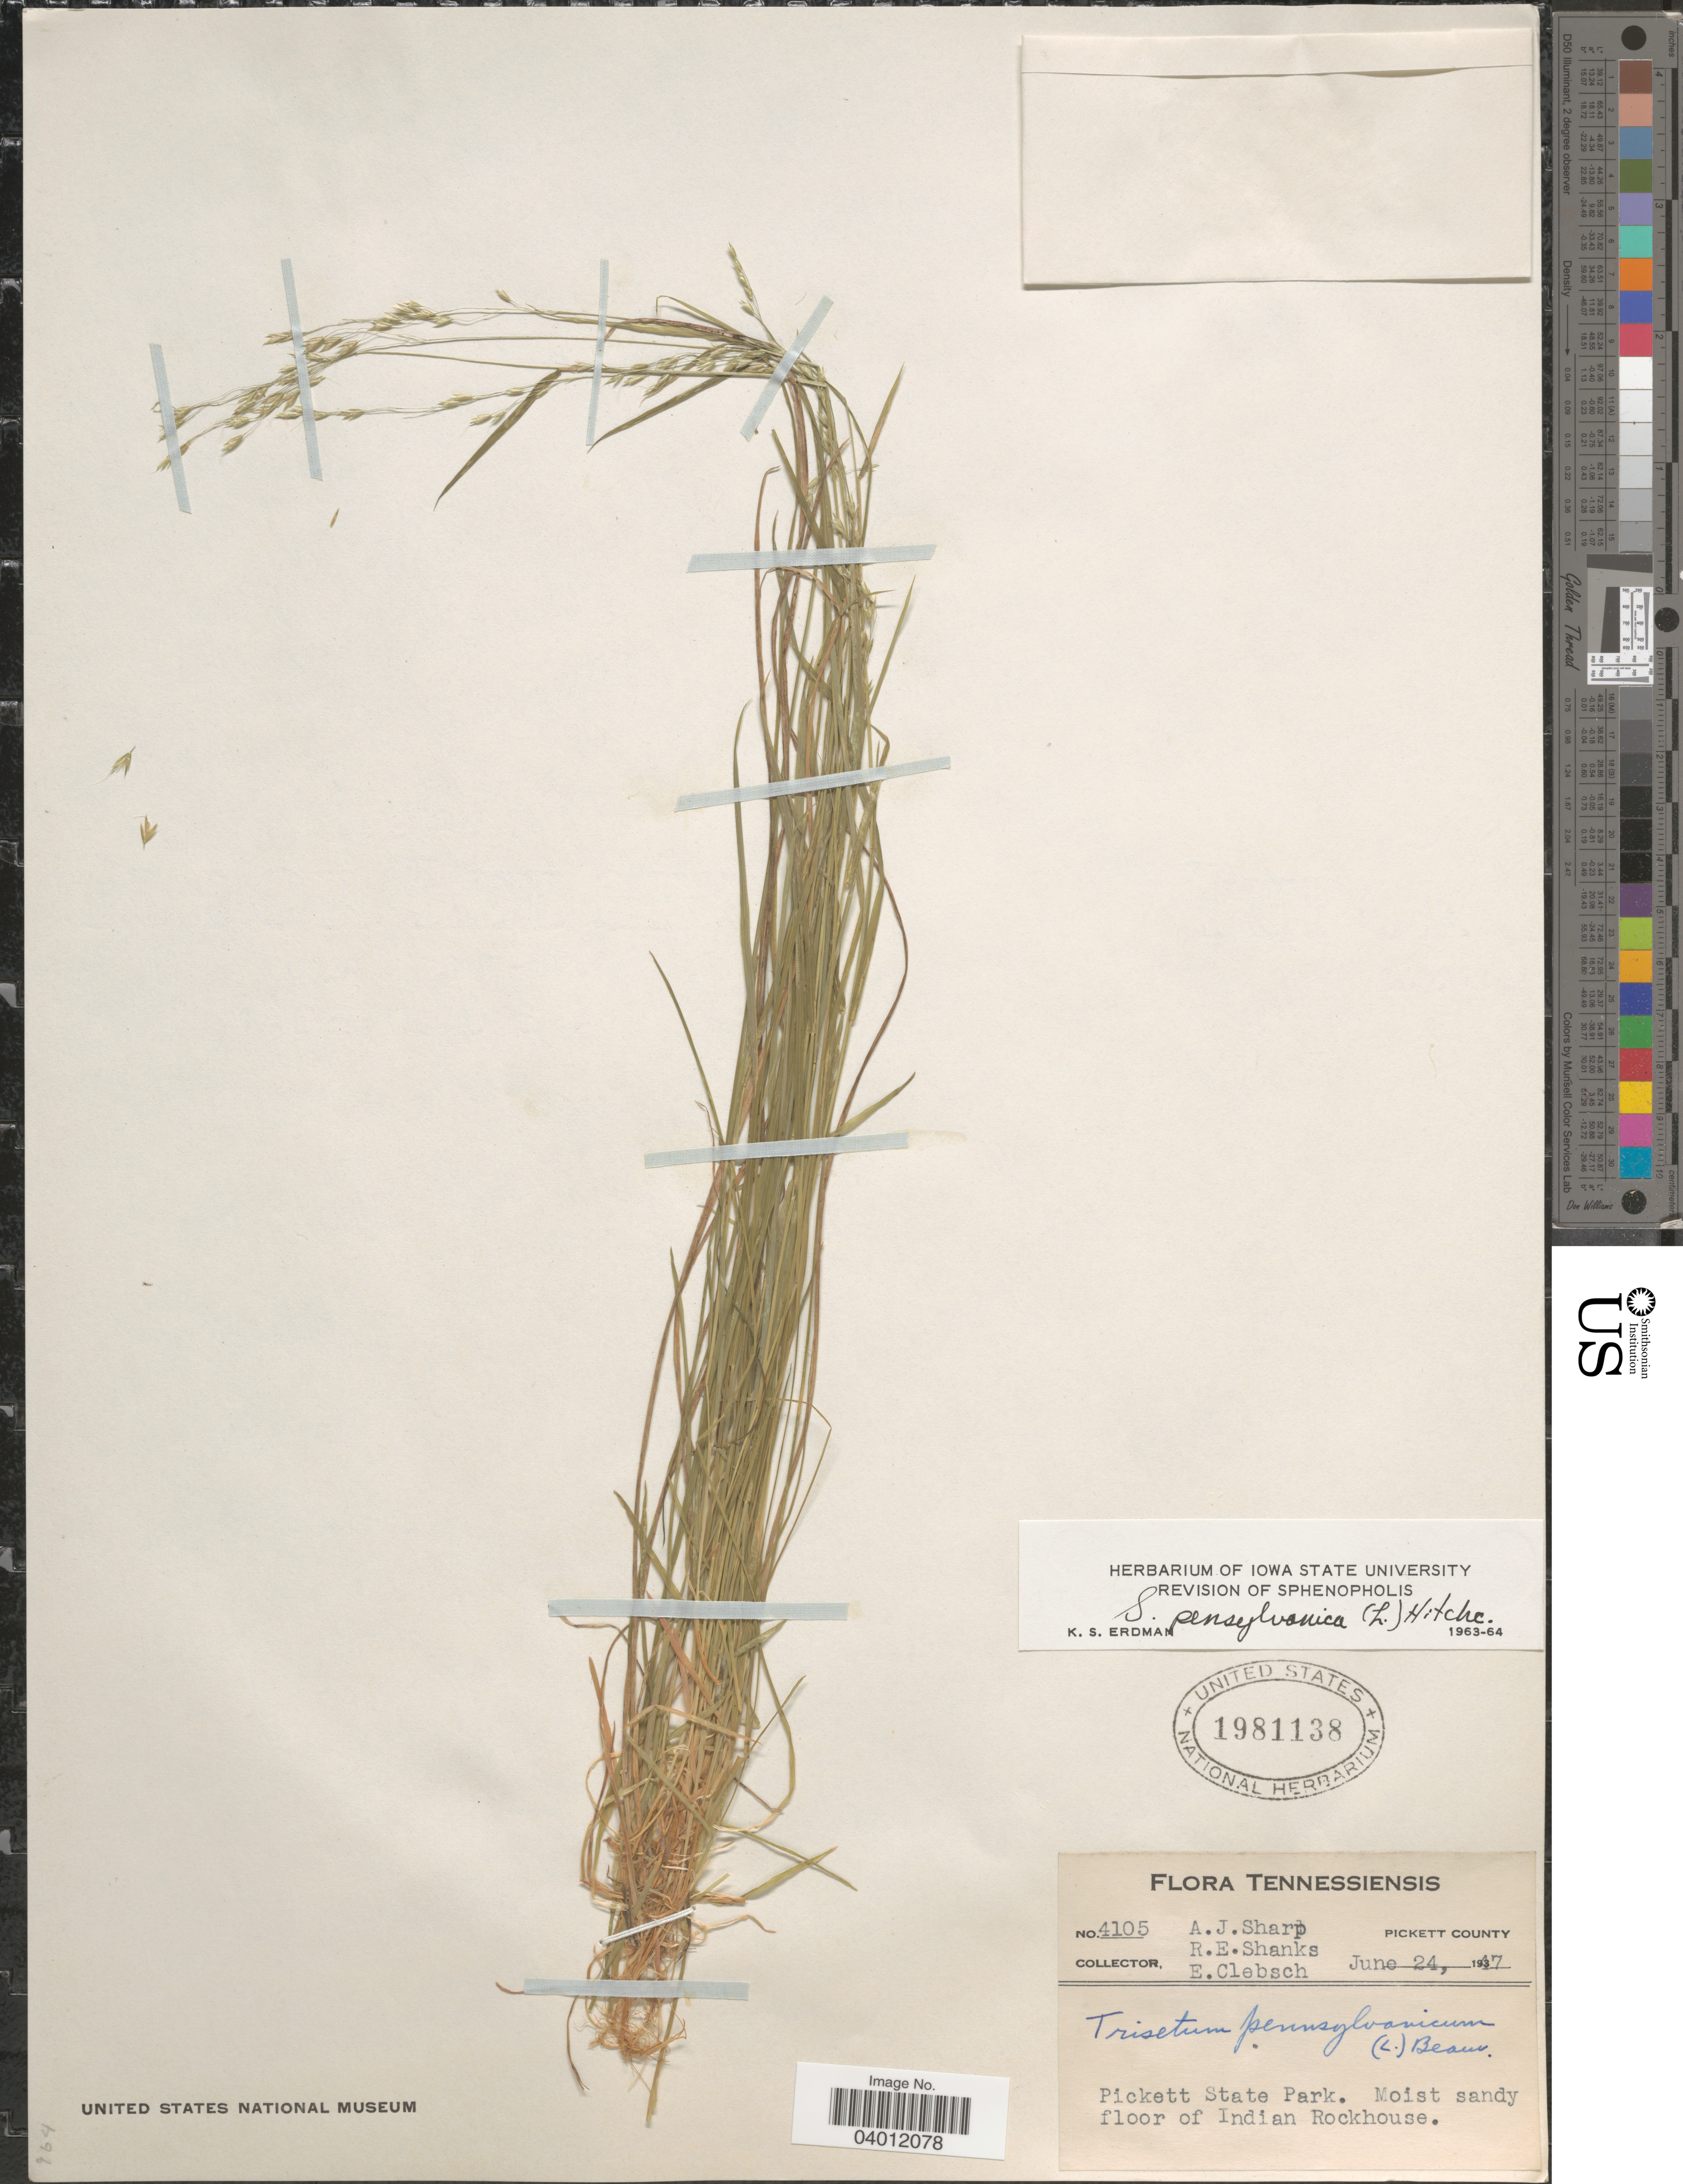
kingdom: Plantae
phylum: Tracheophyta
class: Liliopsida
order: Poales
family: Poaceae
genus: Sphenopholis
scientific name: Sphenopholis pensylvanica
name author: (L.) Hitchc.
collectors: A. J. Sharp, R. Shanks & E. Clebsch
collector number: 4105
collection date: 1947-06-24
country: United States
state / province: Tennessee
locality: Pickett County. Pickett State Park. Moist sandy floor of Indian Rockhouse.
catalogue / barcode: US 1981138